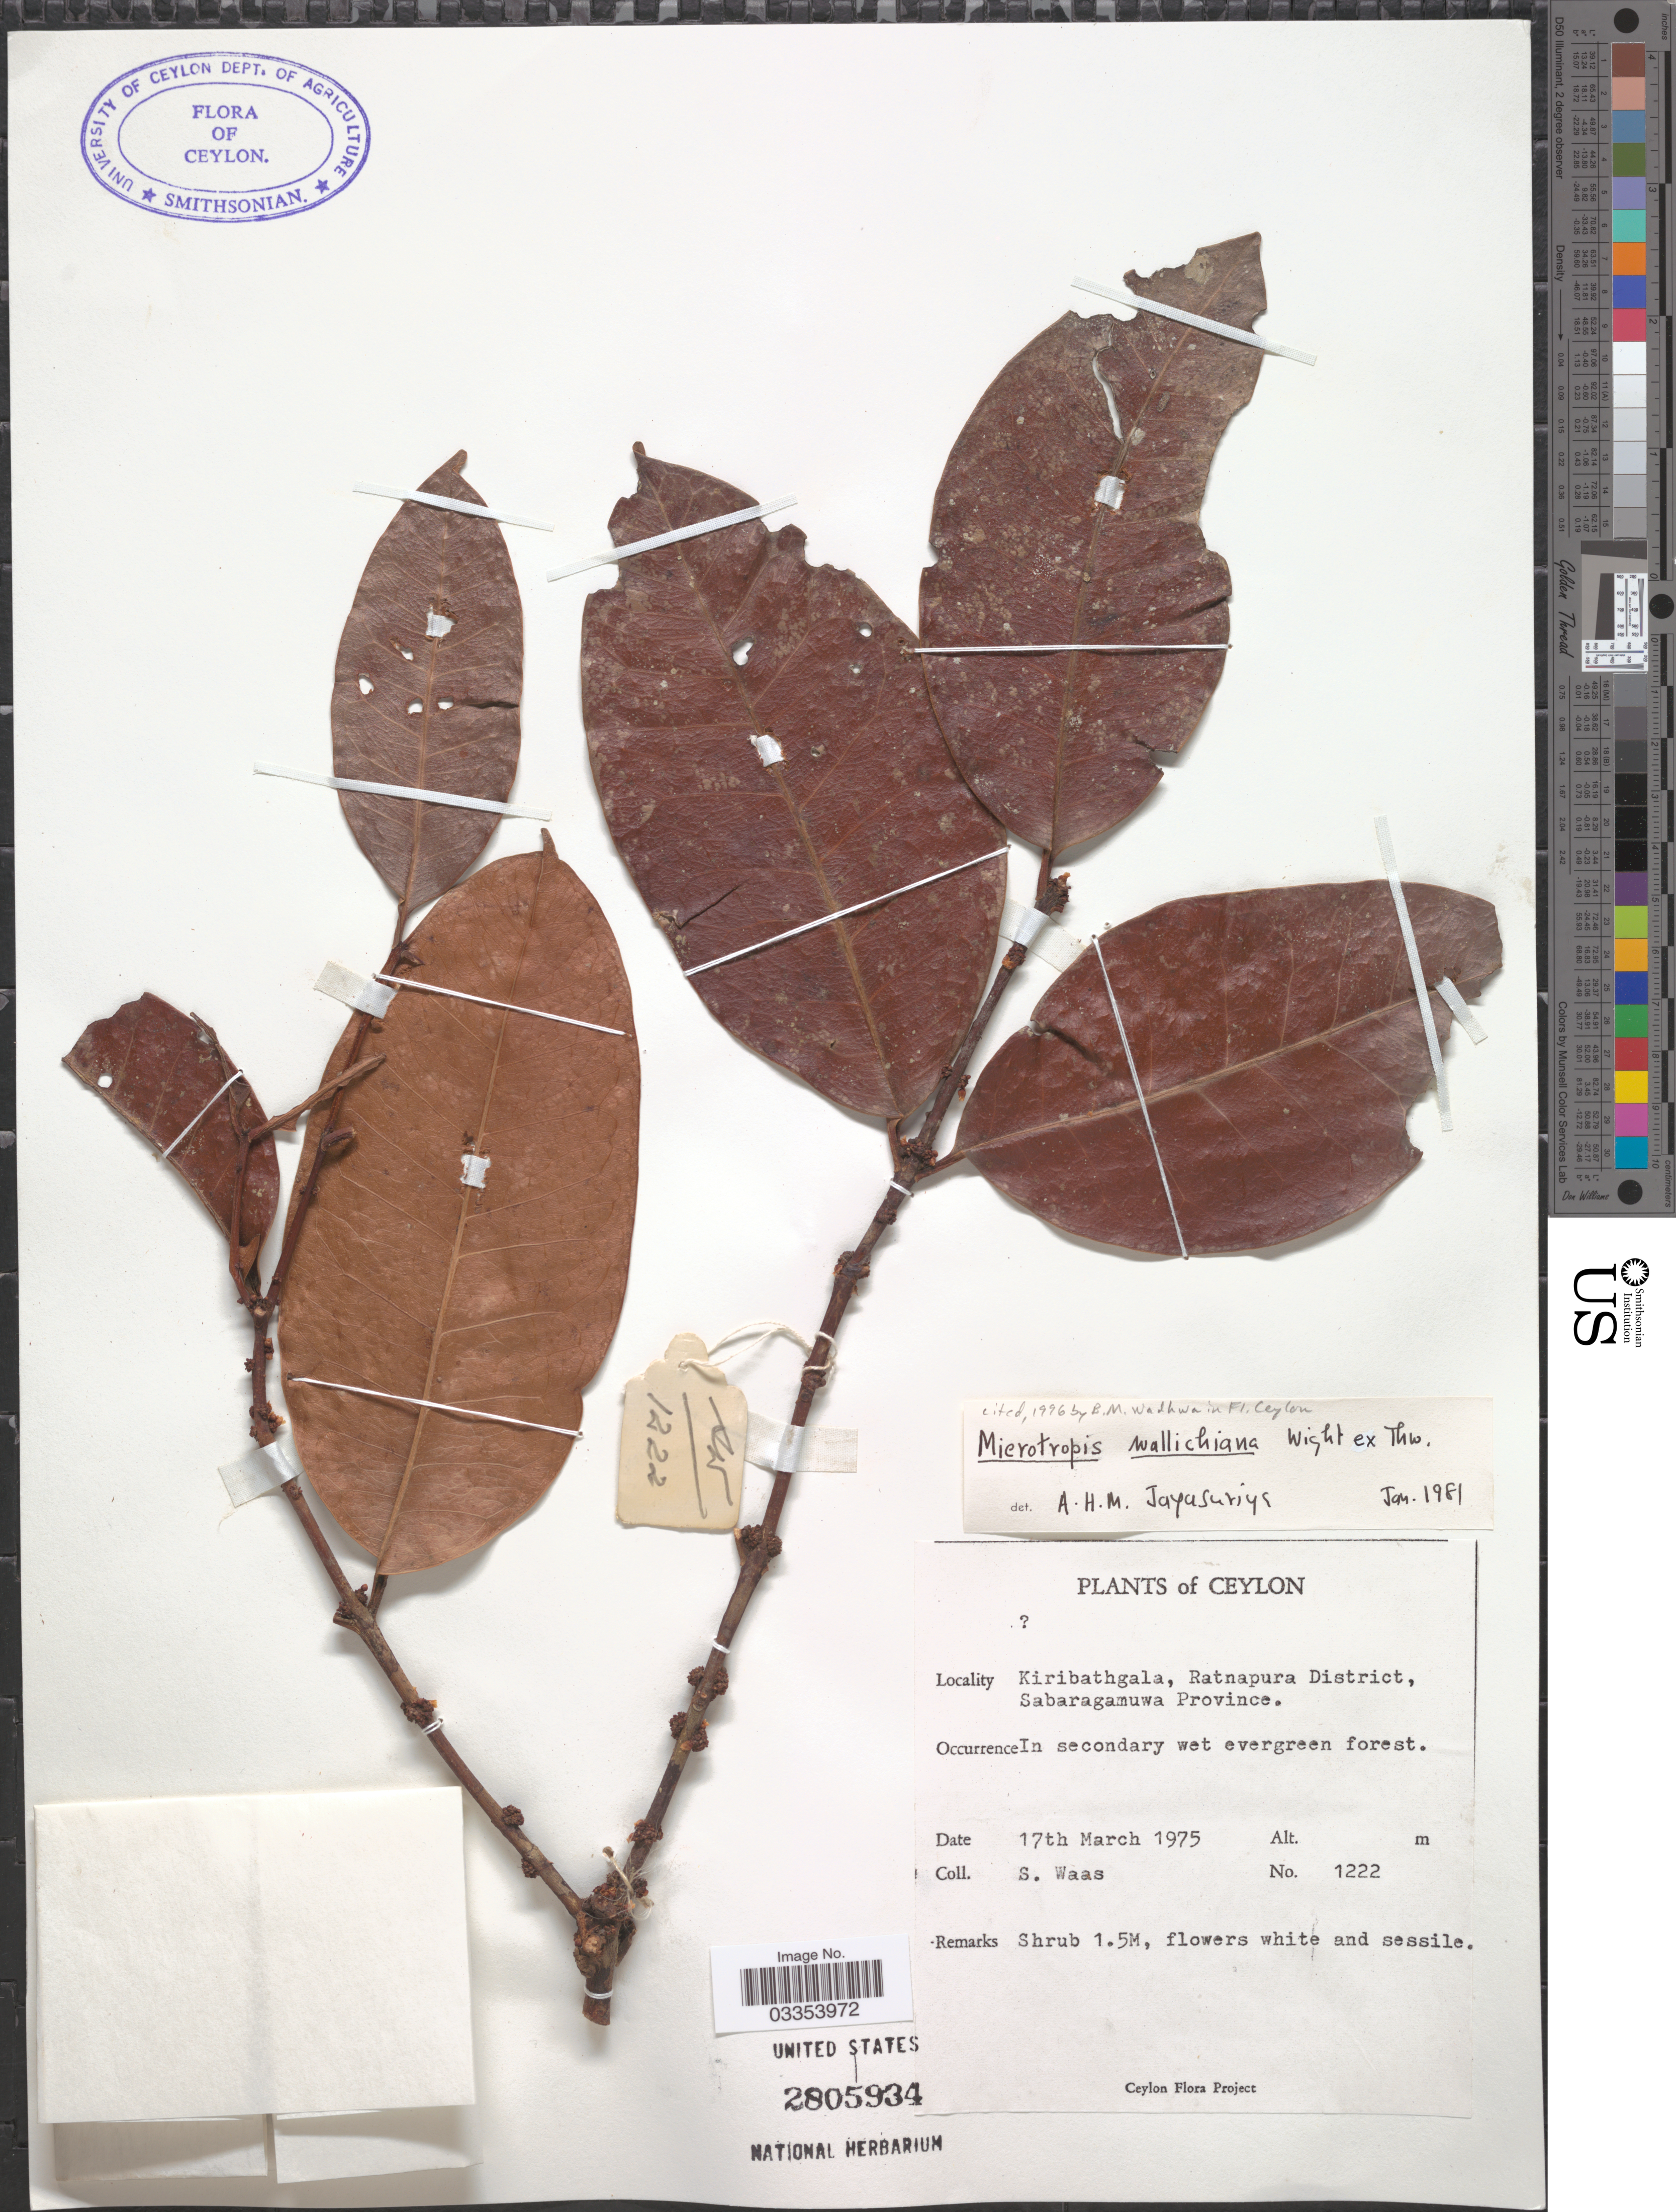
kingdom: Plantae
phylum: Tracheophyta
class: Magnoliopsida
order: Celastrales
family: Celastraceae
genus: Microtropis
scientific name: Microtropis wallichiana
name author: Wight in Thwaites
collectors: S. Waas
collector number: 1222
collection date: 1975-03-17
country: Sri Lanka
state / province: Sabaragamuwa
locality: Ceylon, Kiribathgala, Ratnapura District.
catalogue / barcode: US 2805934